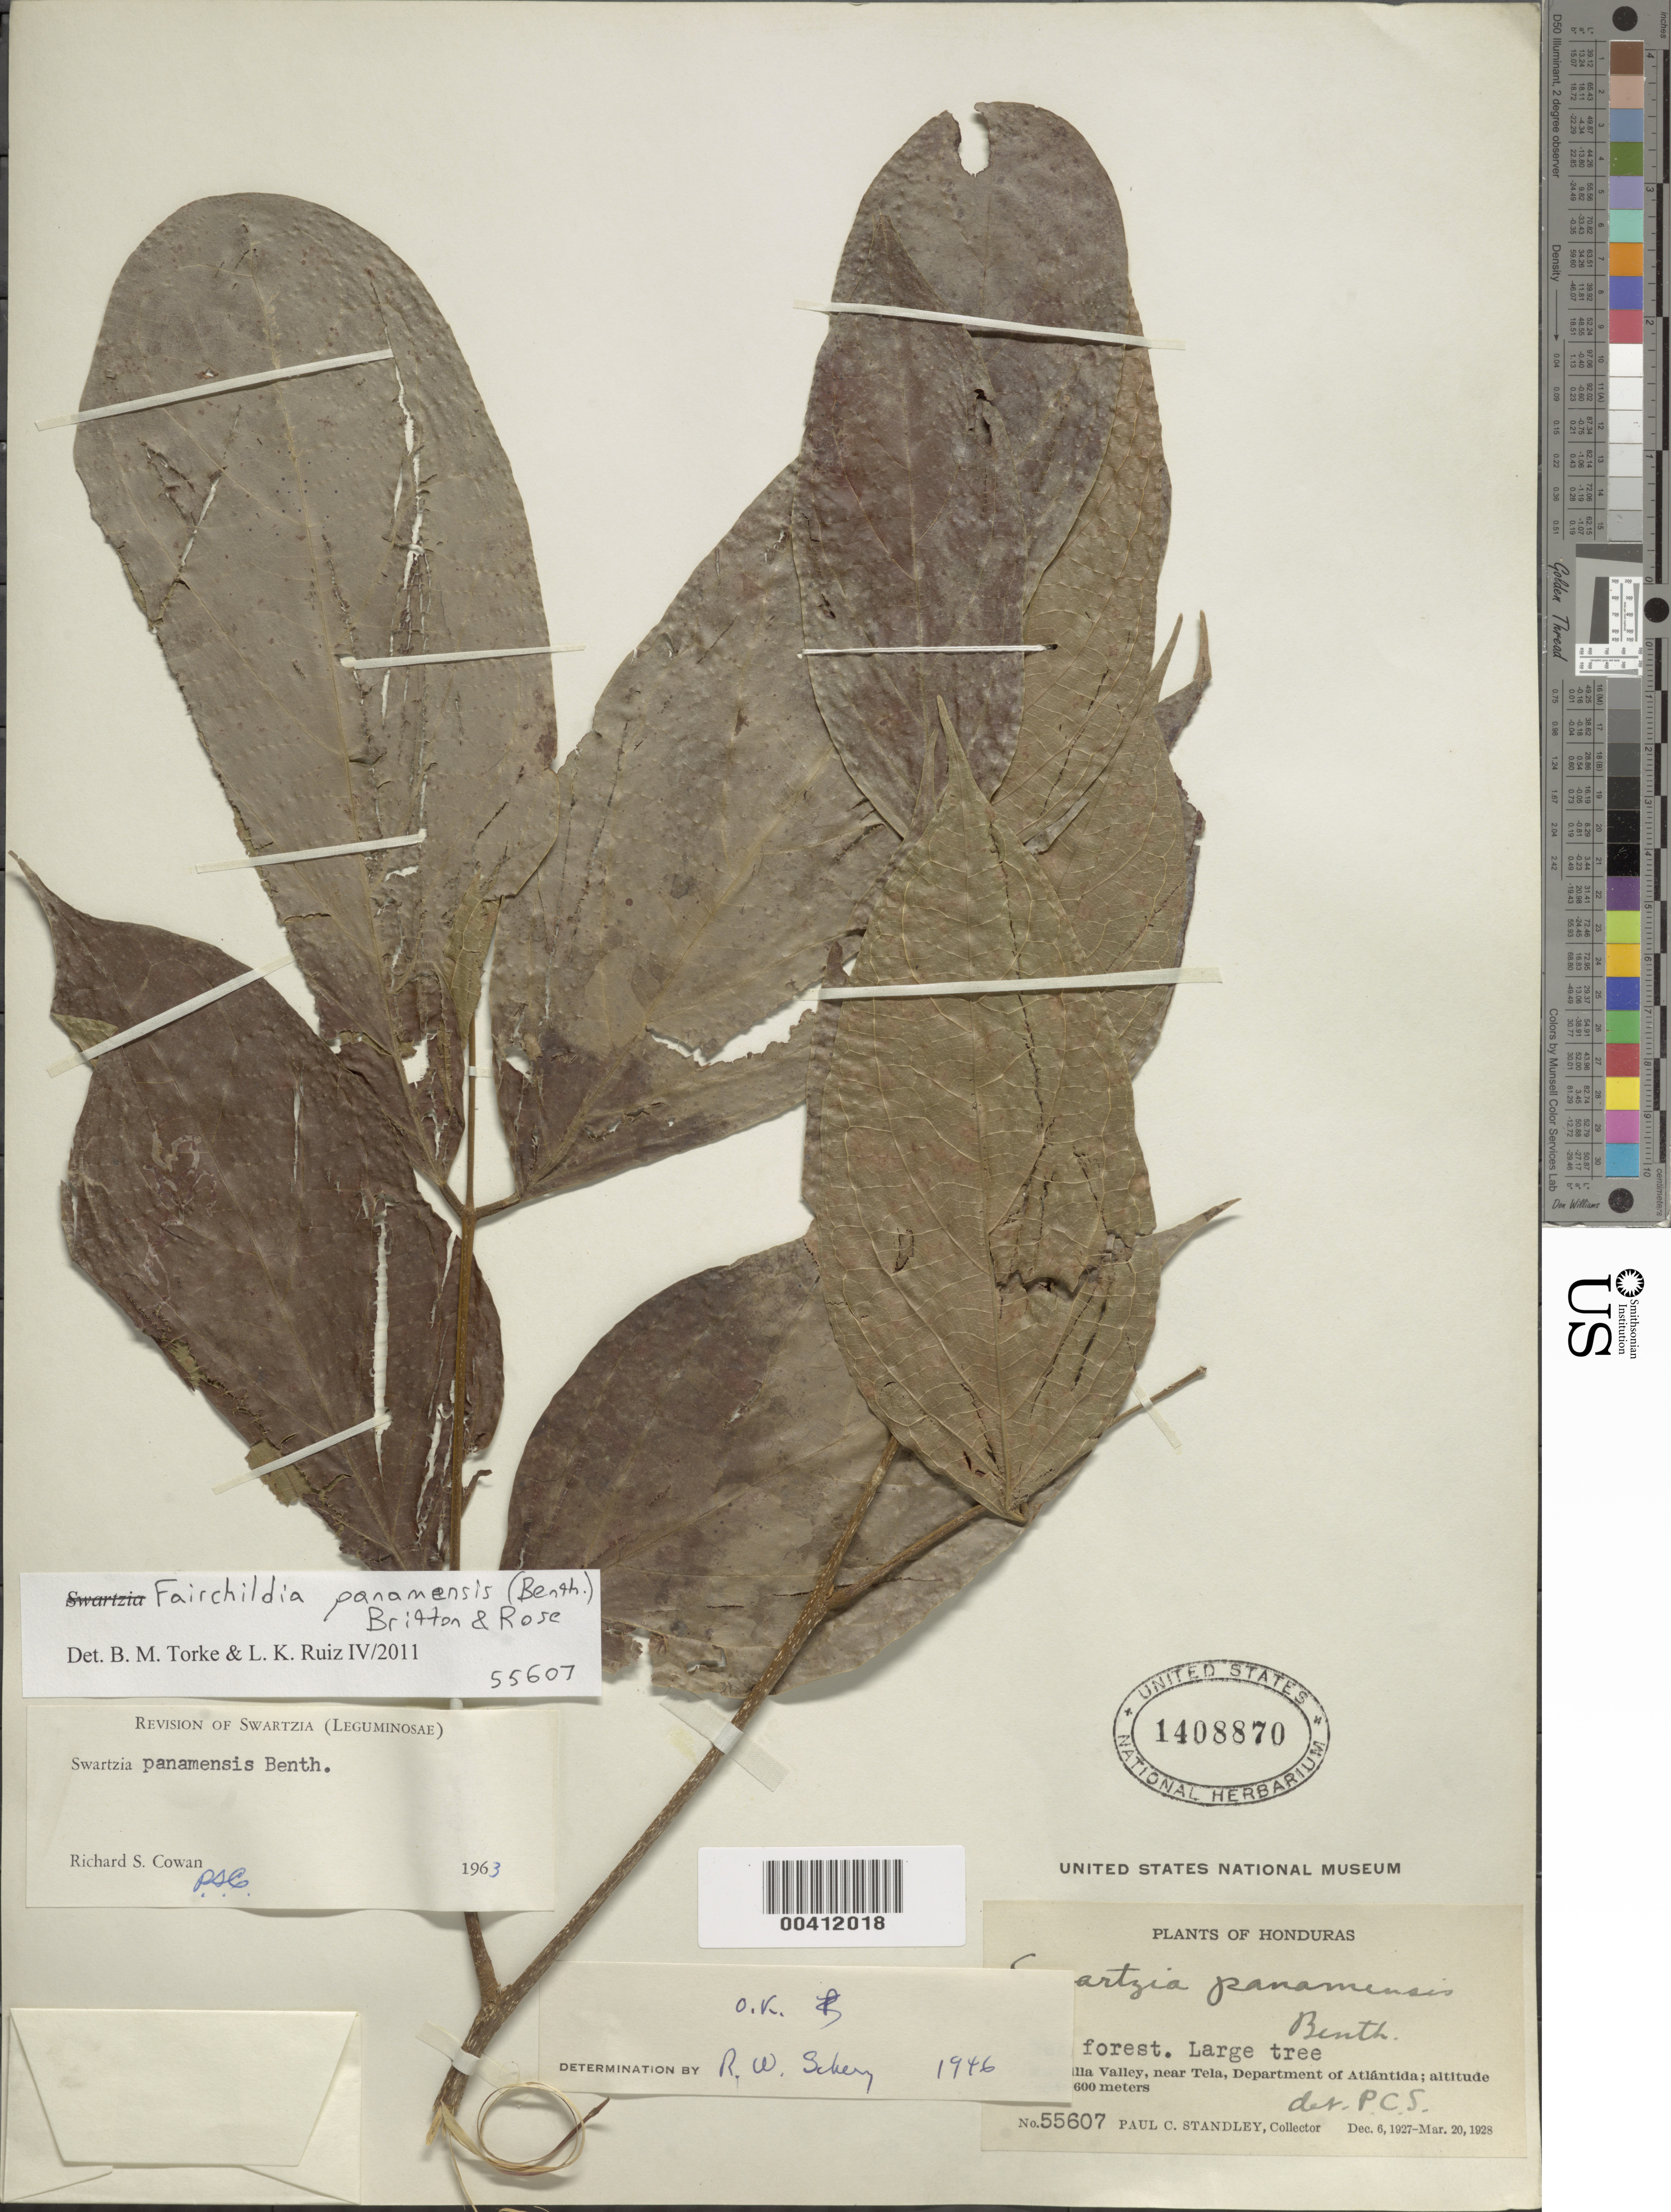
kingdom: Plantae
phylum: Tracheophyta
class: Magnoliopsida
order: Fabales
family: Fabaceae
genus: Fairchildia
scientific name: Fairchildia panamensis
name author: (Benth.) Britton & Rose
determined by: Torke, B. M.; Ruiz, L. K.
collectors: P. C. Standley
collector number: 55607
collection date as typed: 06 Dec 1927 to 20 Mar 1928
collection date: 1927-12-06/1928-03-20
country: Honduras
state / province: Atlántida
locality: Lancetilla Valley, near Tela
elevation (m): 20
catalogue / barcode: US 1408870